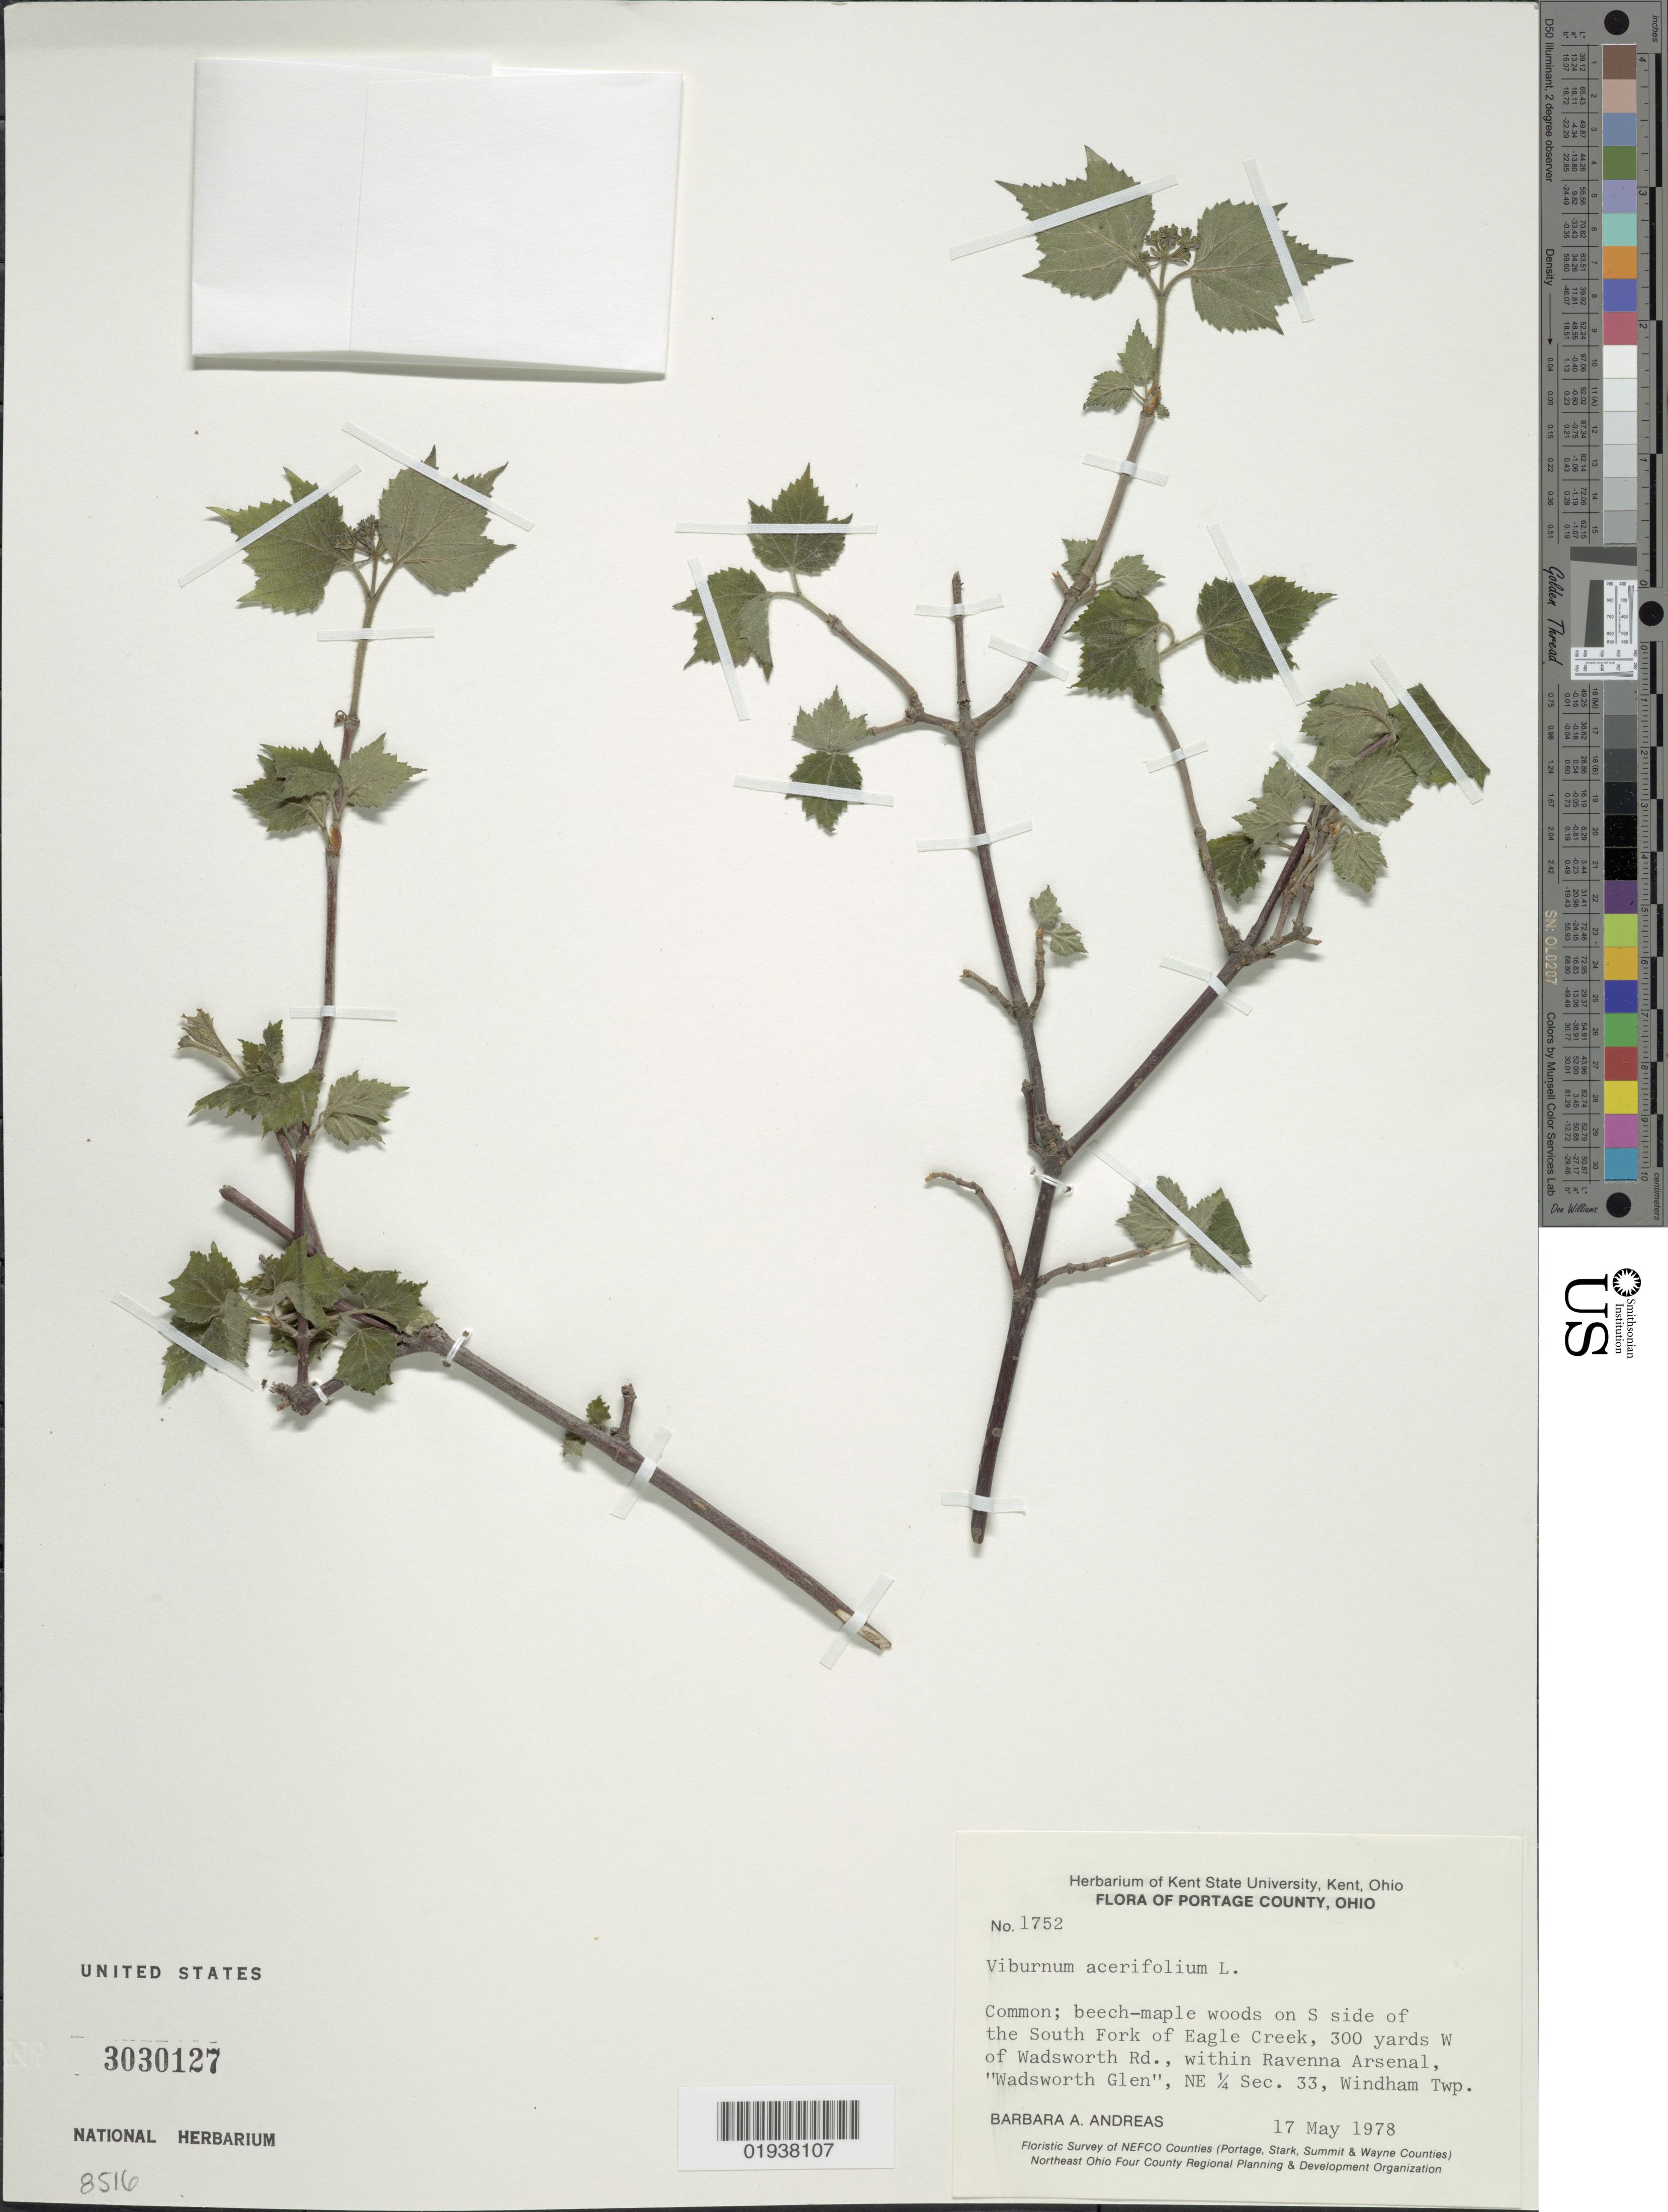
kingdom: Plantae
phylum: Tracheophyta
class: Magnoliopsida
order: Dipsacales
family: Viburnaceae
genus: Viburnum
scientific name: Viburnum acerifolium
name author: L.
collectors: B. A. Andreas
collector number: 1752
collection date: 1978-05-17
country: United States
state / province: Ohio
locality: Portage County. Beech-maple woods on S side of the South Fork of Eagle Creek, 300 yards W of Wadsworth Rd., within Ravenna Arsenal, "Wadsworth Glen", NE ¼ Sec. 33. Windham Twp.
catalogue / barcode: US 3030127